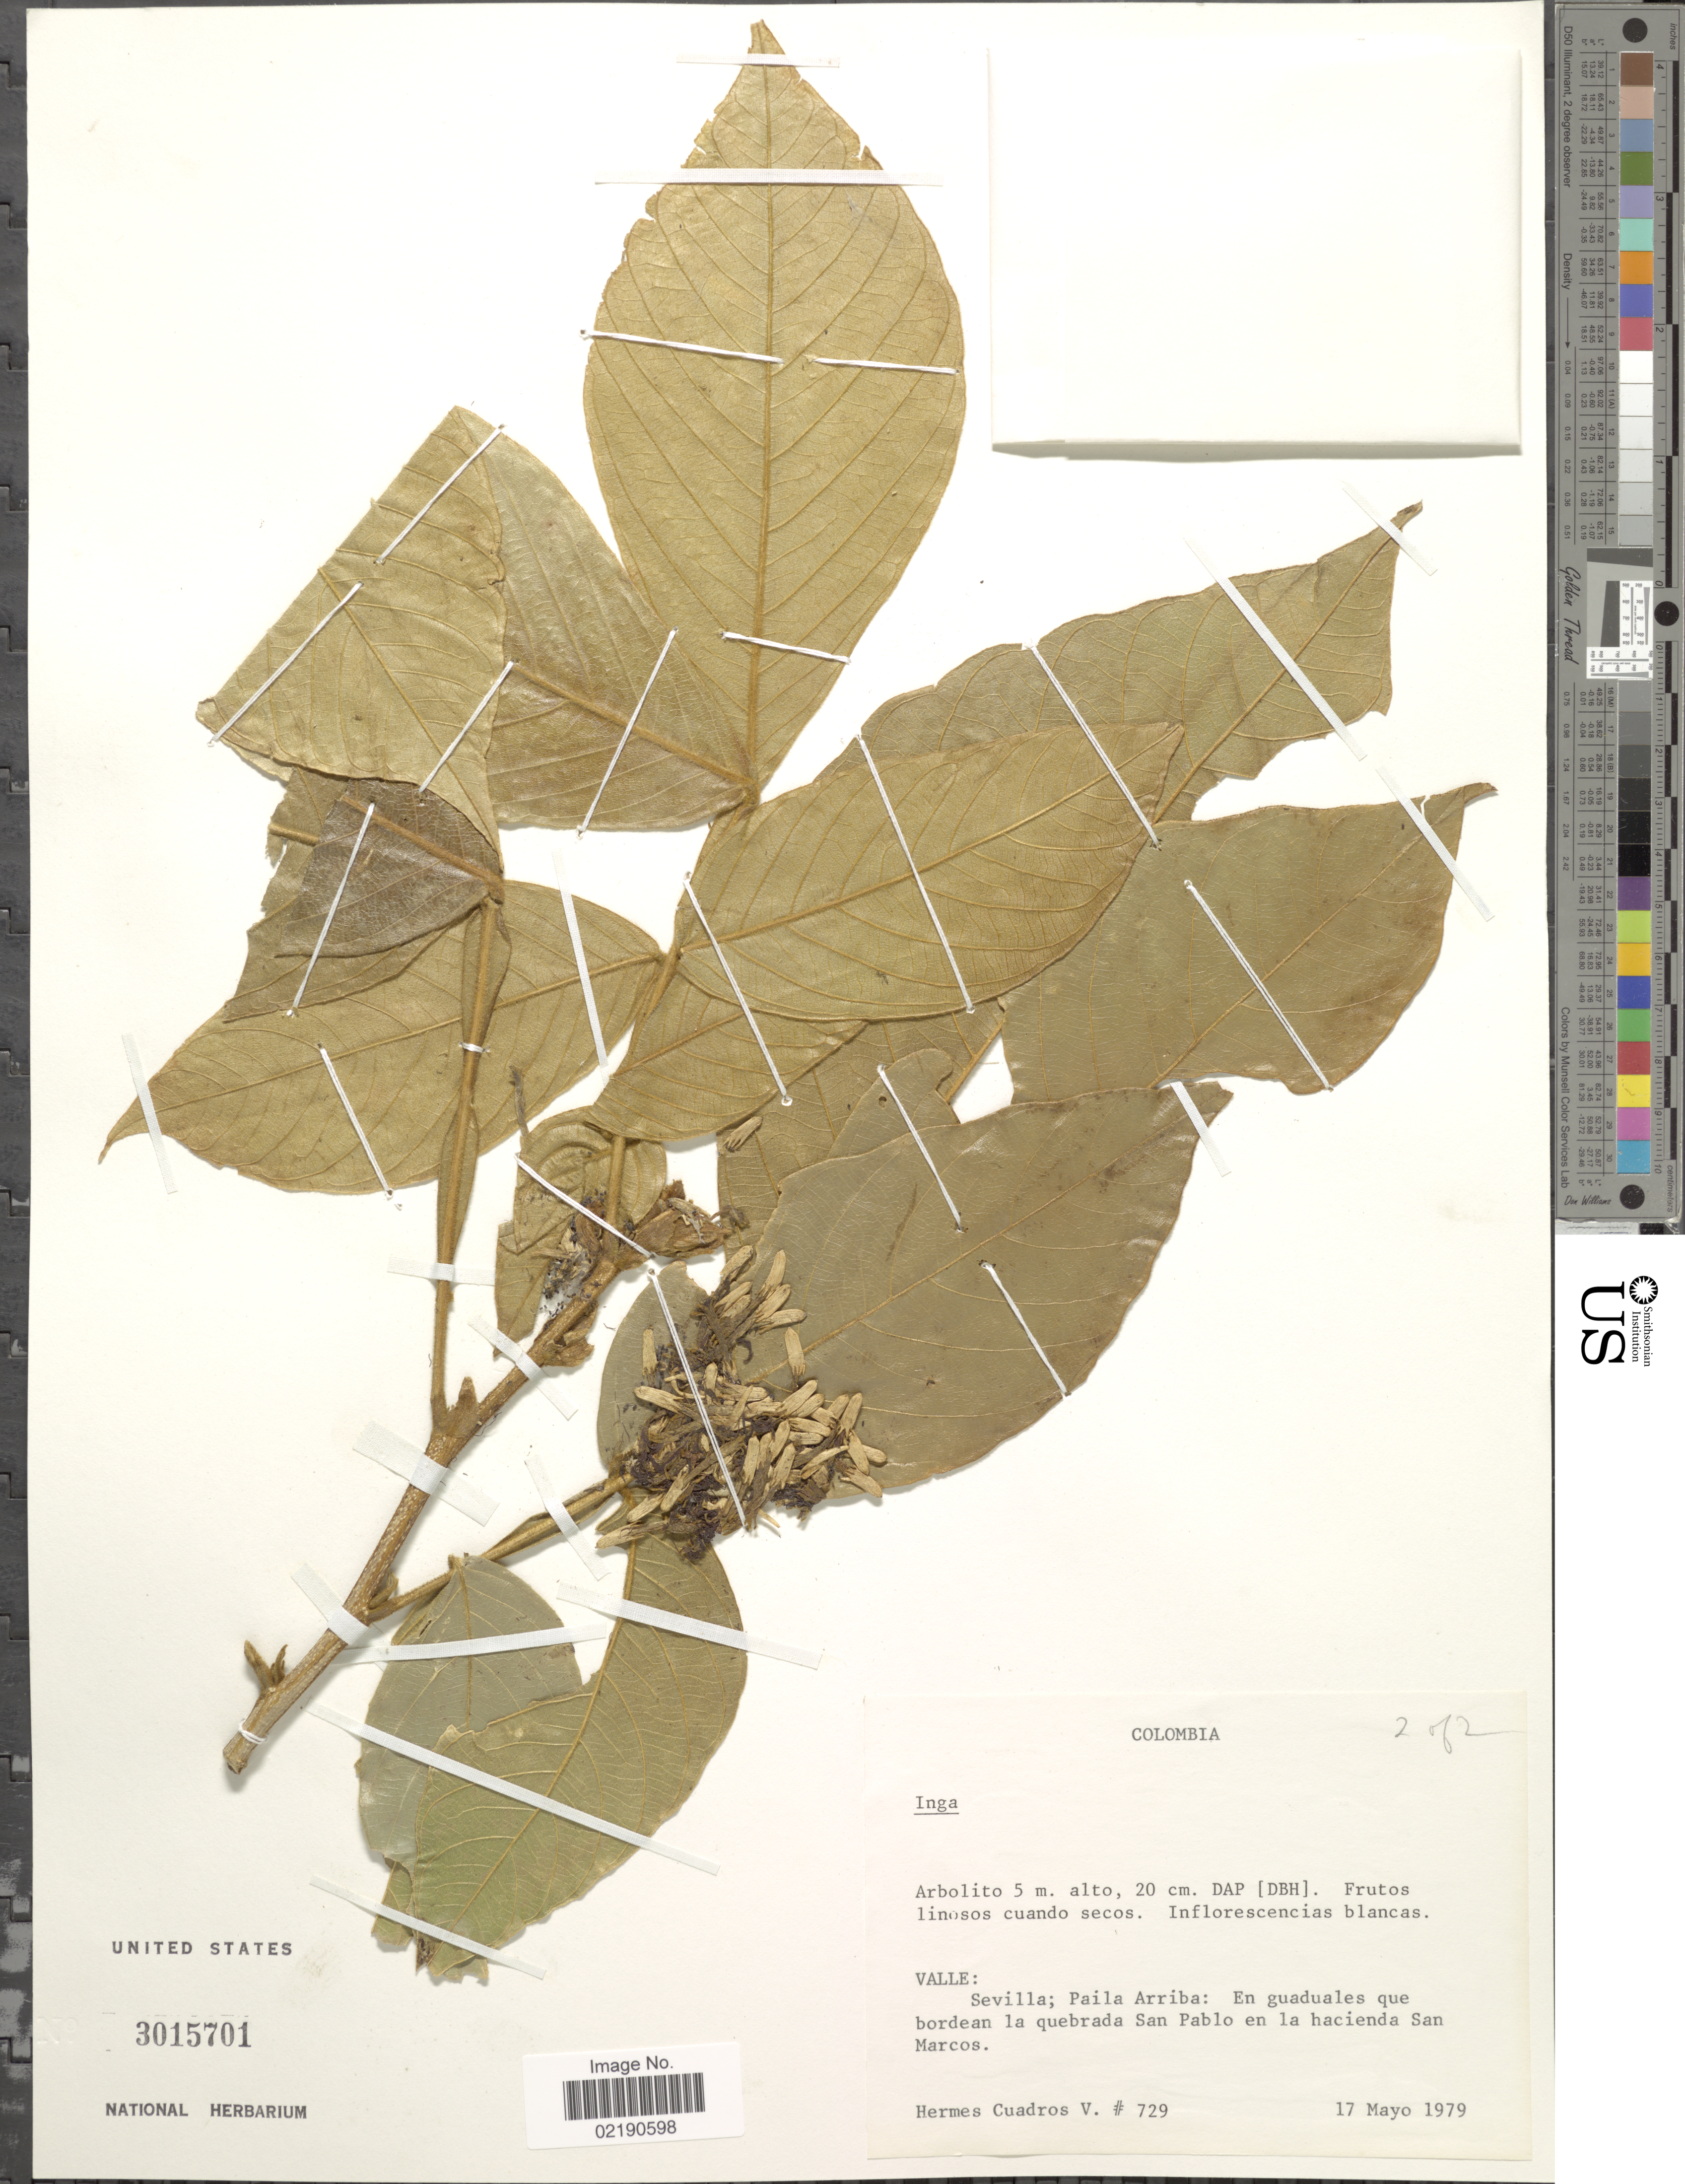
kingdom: Plantae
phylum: Tracheophyta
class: Magnoliopsida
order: Fabales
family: Fabaceae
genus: Inga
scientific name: Inga sp.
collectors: H. Cuadros V.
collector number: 729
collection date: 1979-05-17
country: Colombia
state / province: Valle del Cauca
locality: Valle: Sevilla; Paila Arriba: En guaduales que bordean la quebrada San Pablo en la hacienda San Marcos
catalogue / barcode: US 3015701